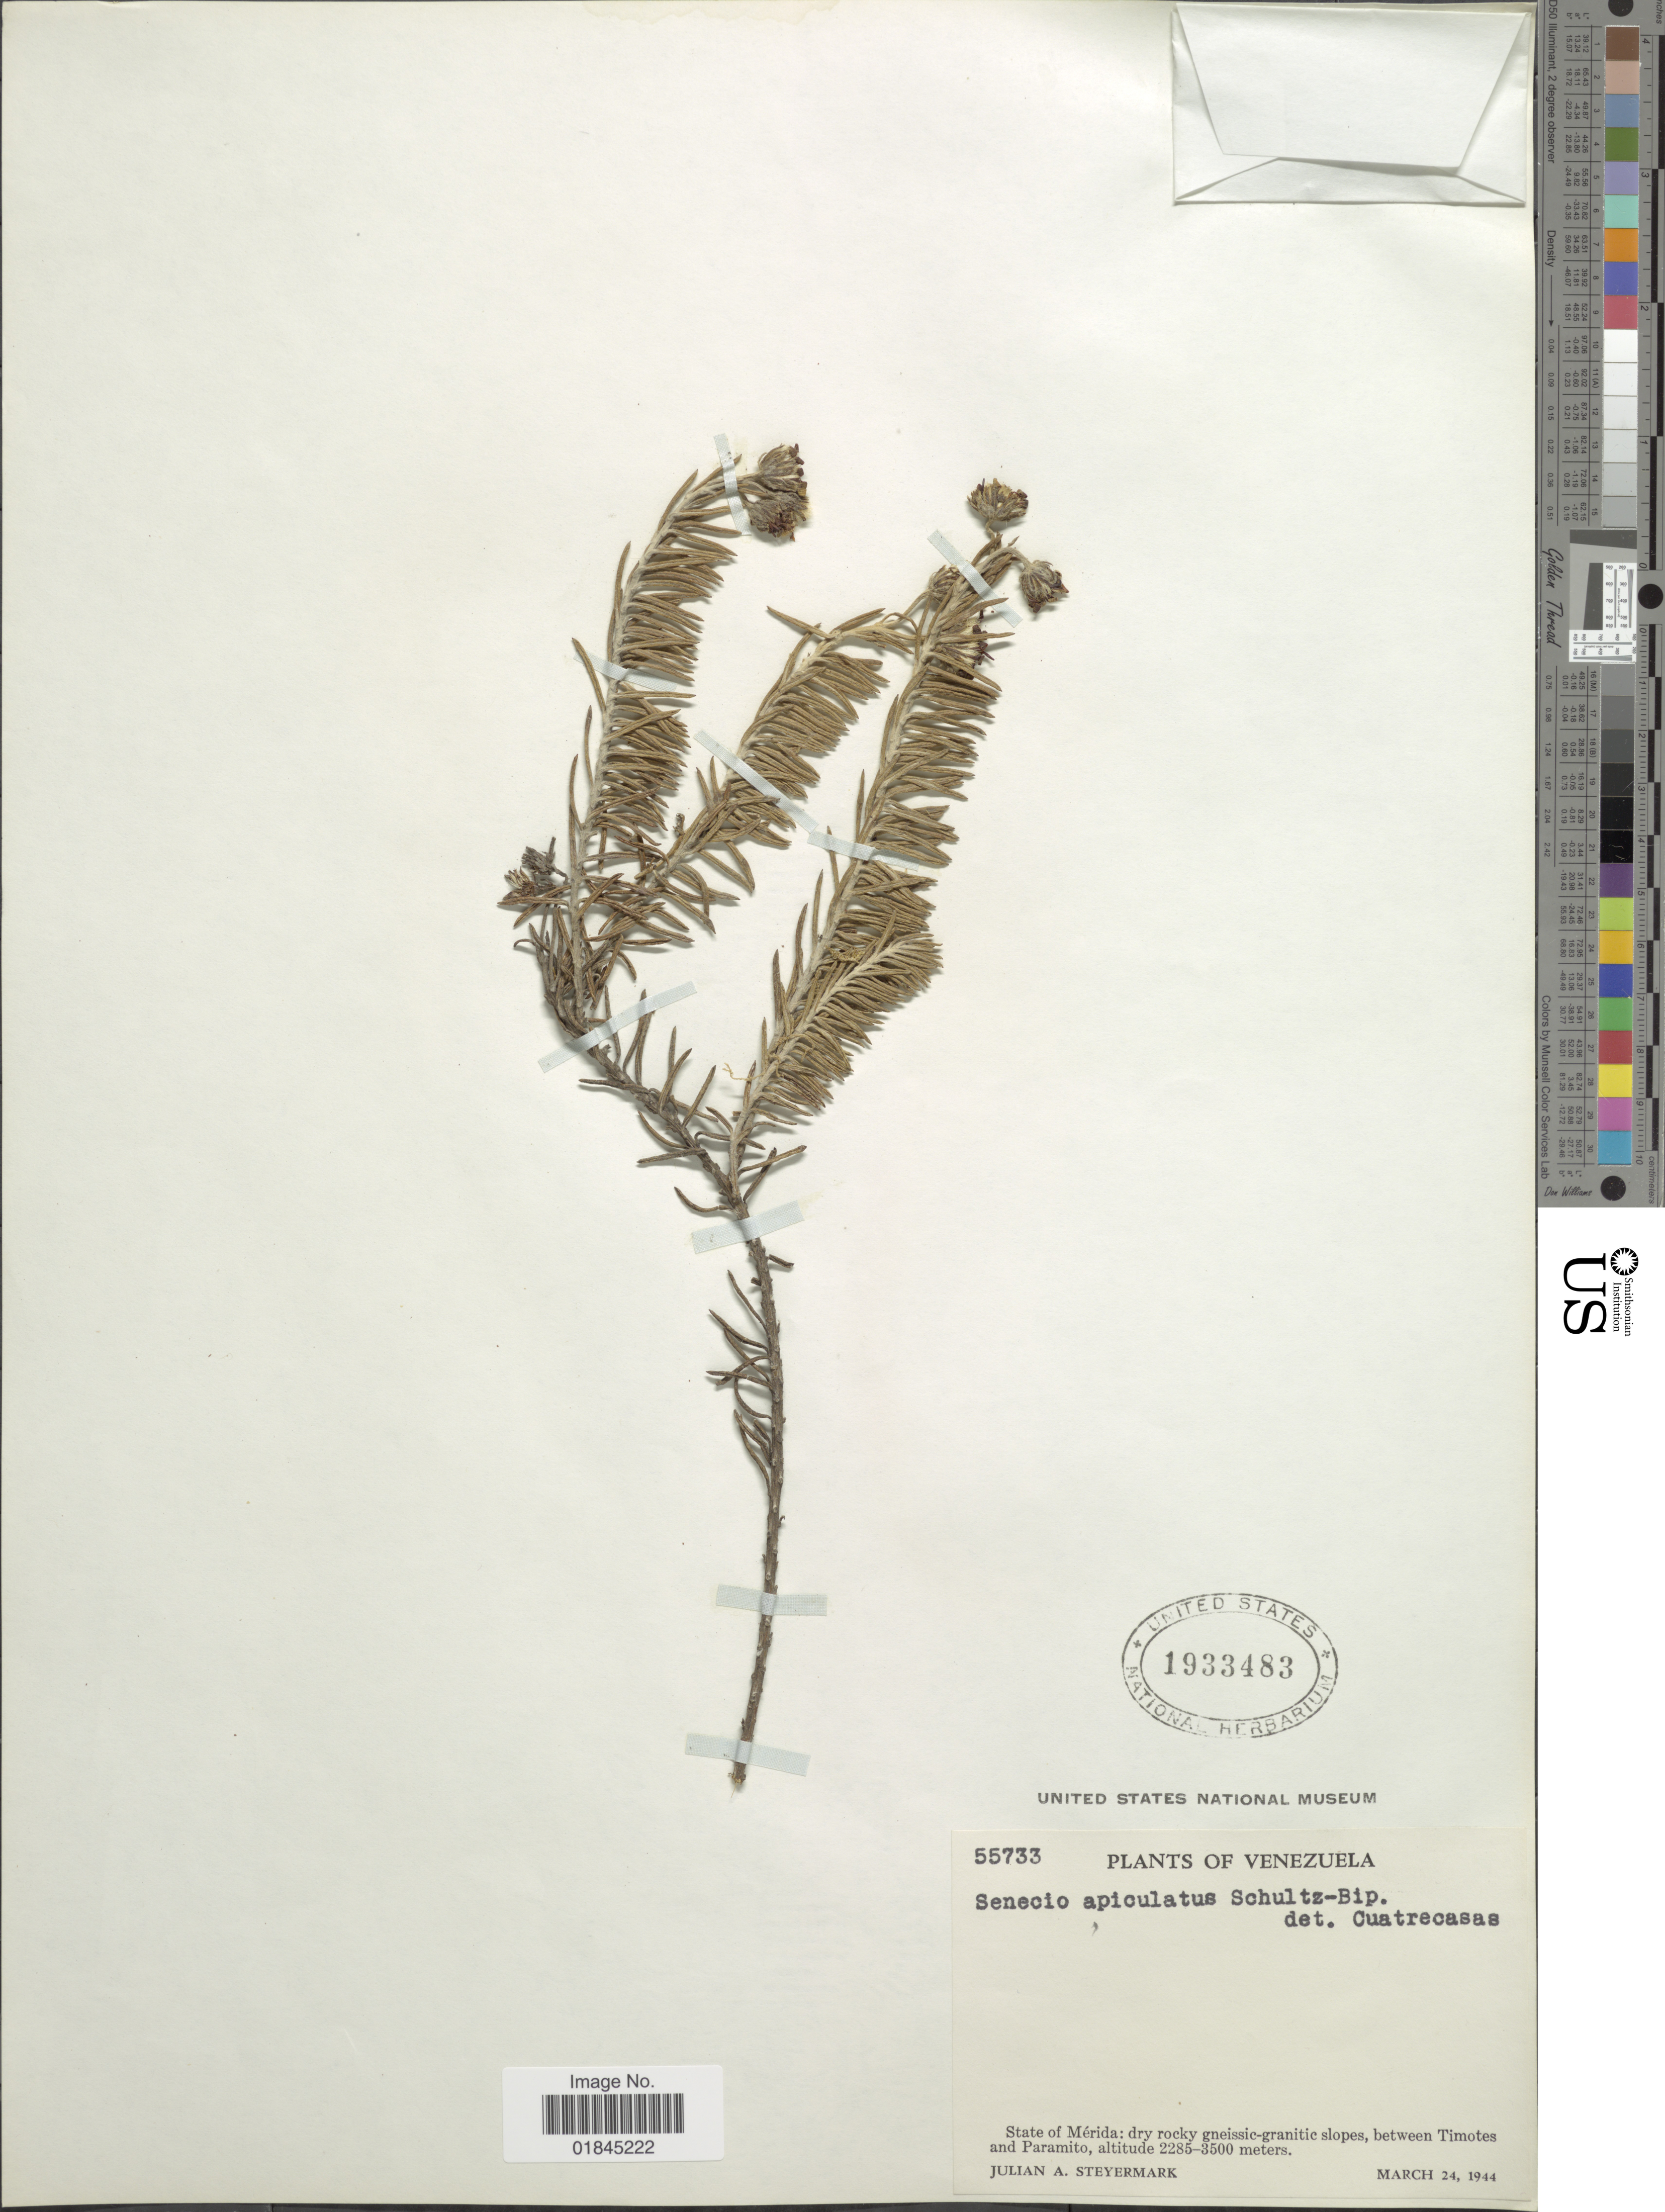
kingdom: Plantae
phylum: Tracheophyta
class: Magnoliopsida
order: Asterales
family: Asteraceae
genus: Pentacalia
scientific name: Pentacalia apiculata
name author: (Sch. Bip. ex Wedd.) Cuatrec.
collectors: J. Steyermark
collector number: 557336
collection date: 1944-03-24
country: Venezuela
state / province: Mérida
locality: State of Mérida: dry rocky gneissic-granitic slopes, between Timotes and Paramito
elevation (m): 2285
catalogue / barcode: US 1933483